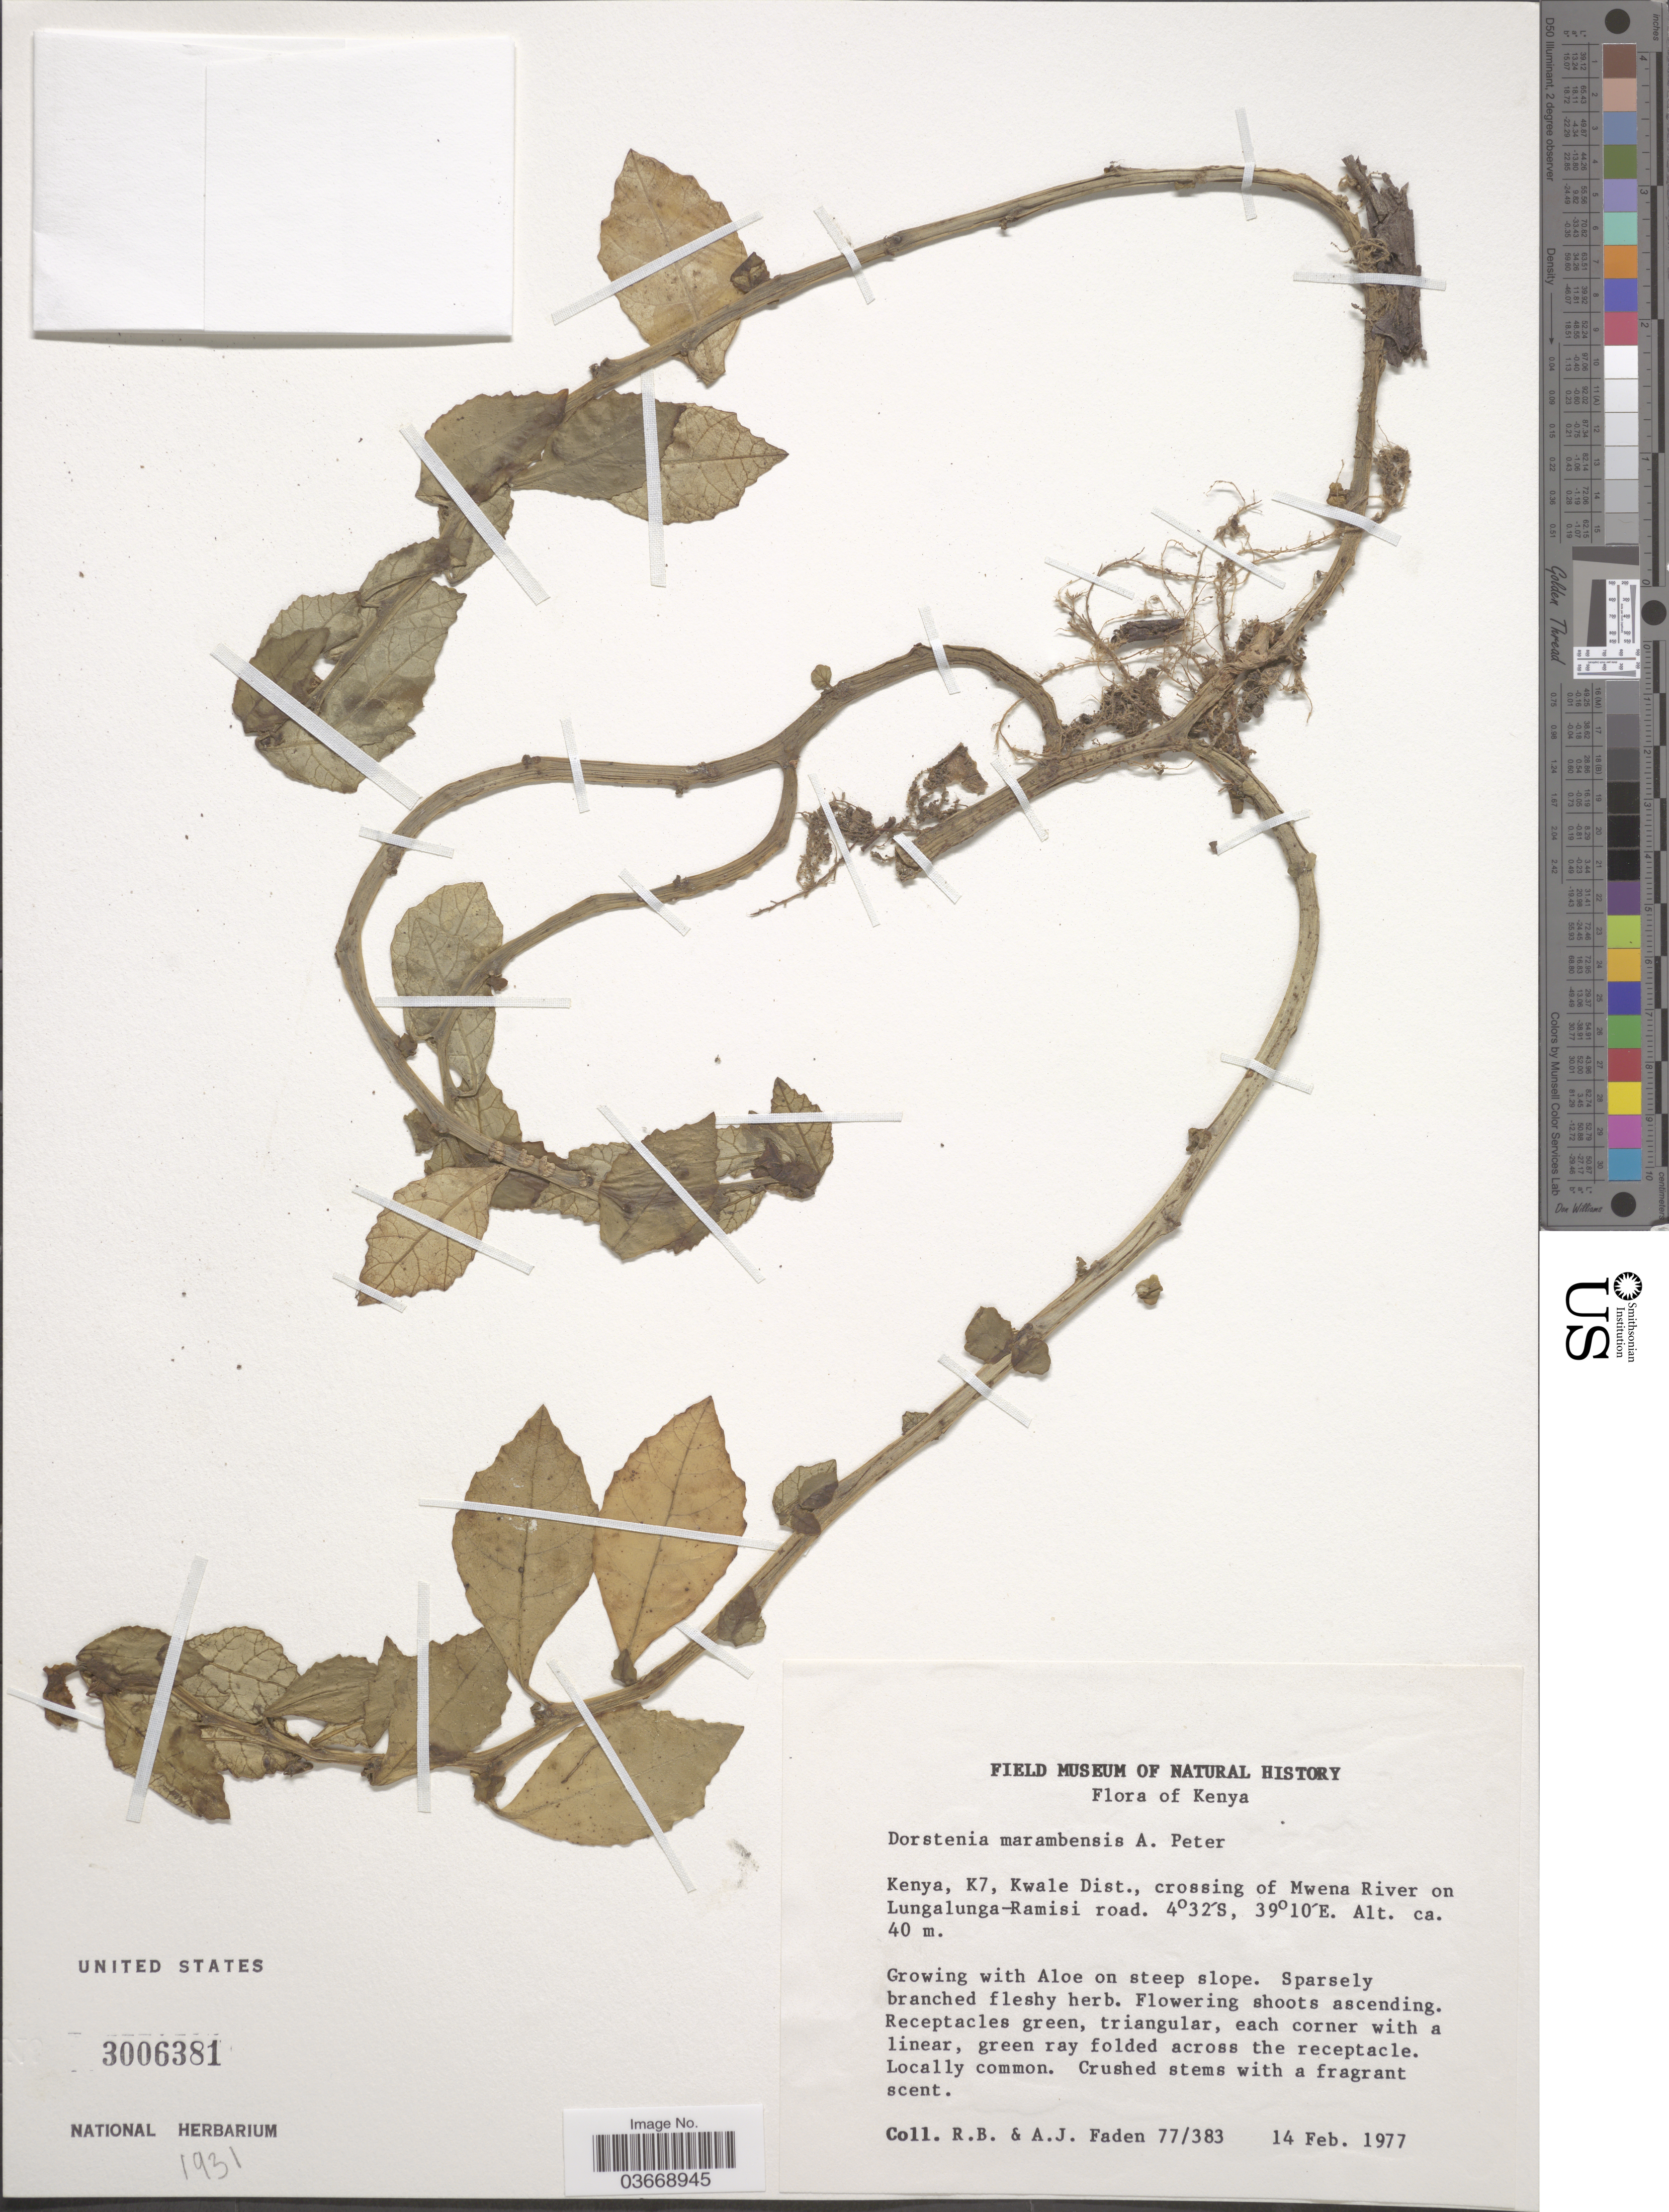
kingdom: Plantae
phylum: Tracheophyta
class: Magnoliopsida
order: Rosales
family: Moraceae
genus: Dorstenia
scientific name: Dorstenia marambensis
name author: Peter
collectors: R. B. Faden & A. J. Faden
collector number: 77/383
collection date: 1977-02-14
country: Kenya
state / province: Kwale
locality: Kenya, K7, Kwale Dist., crossing of Mwena River on Lungalunga-Ramisi road.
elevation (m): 40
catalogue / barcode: US 3006381